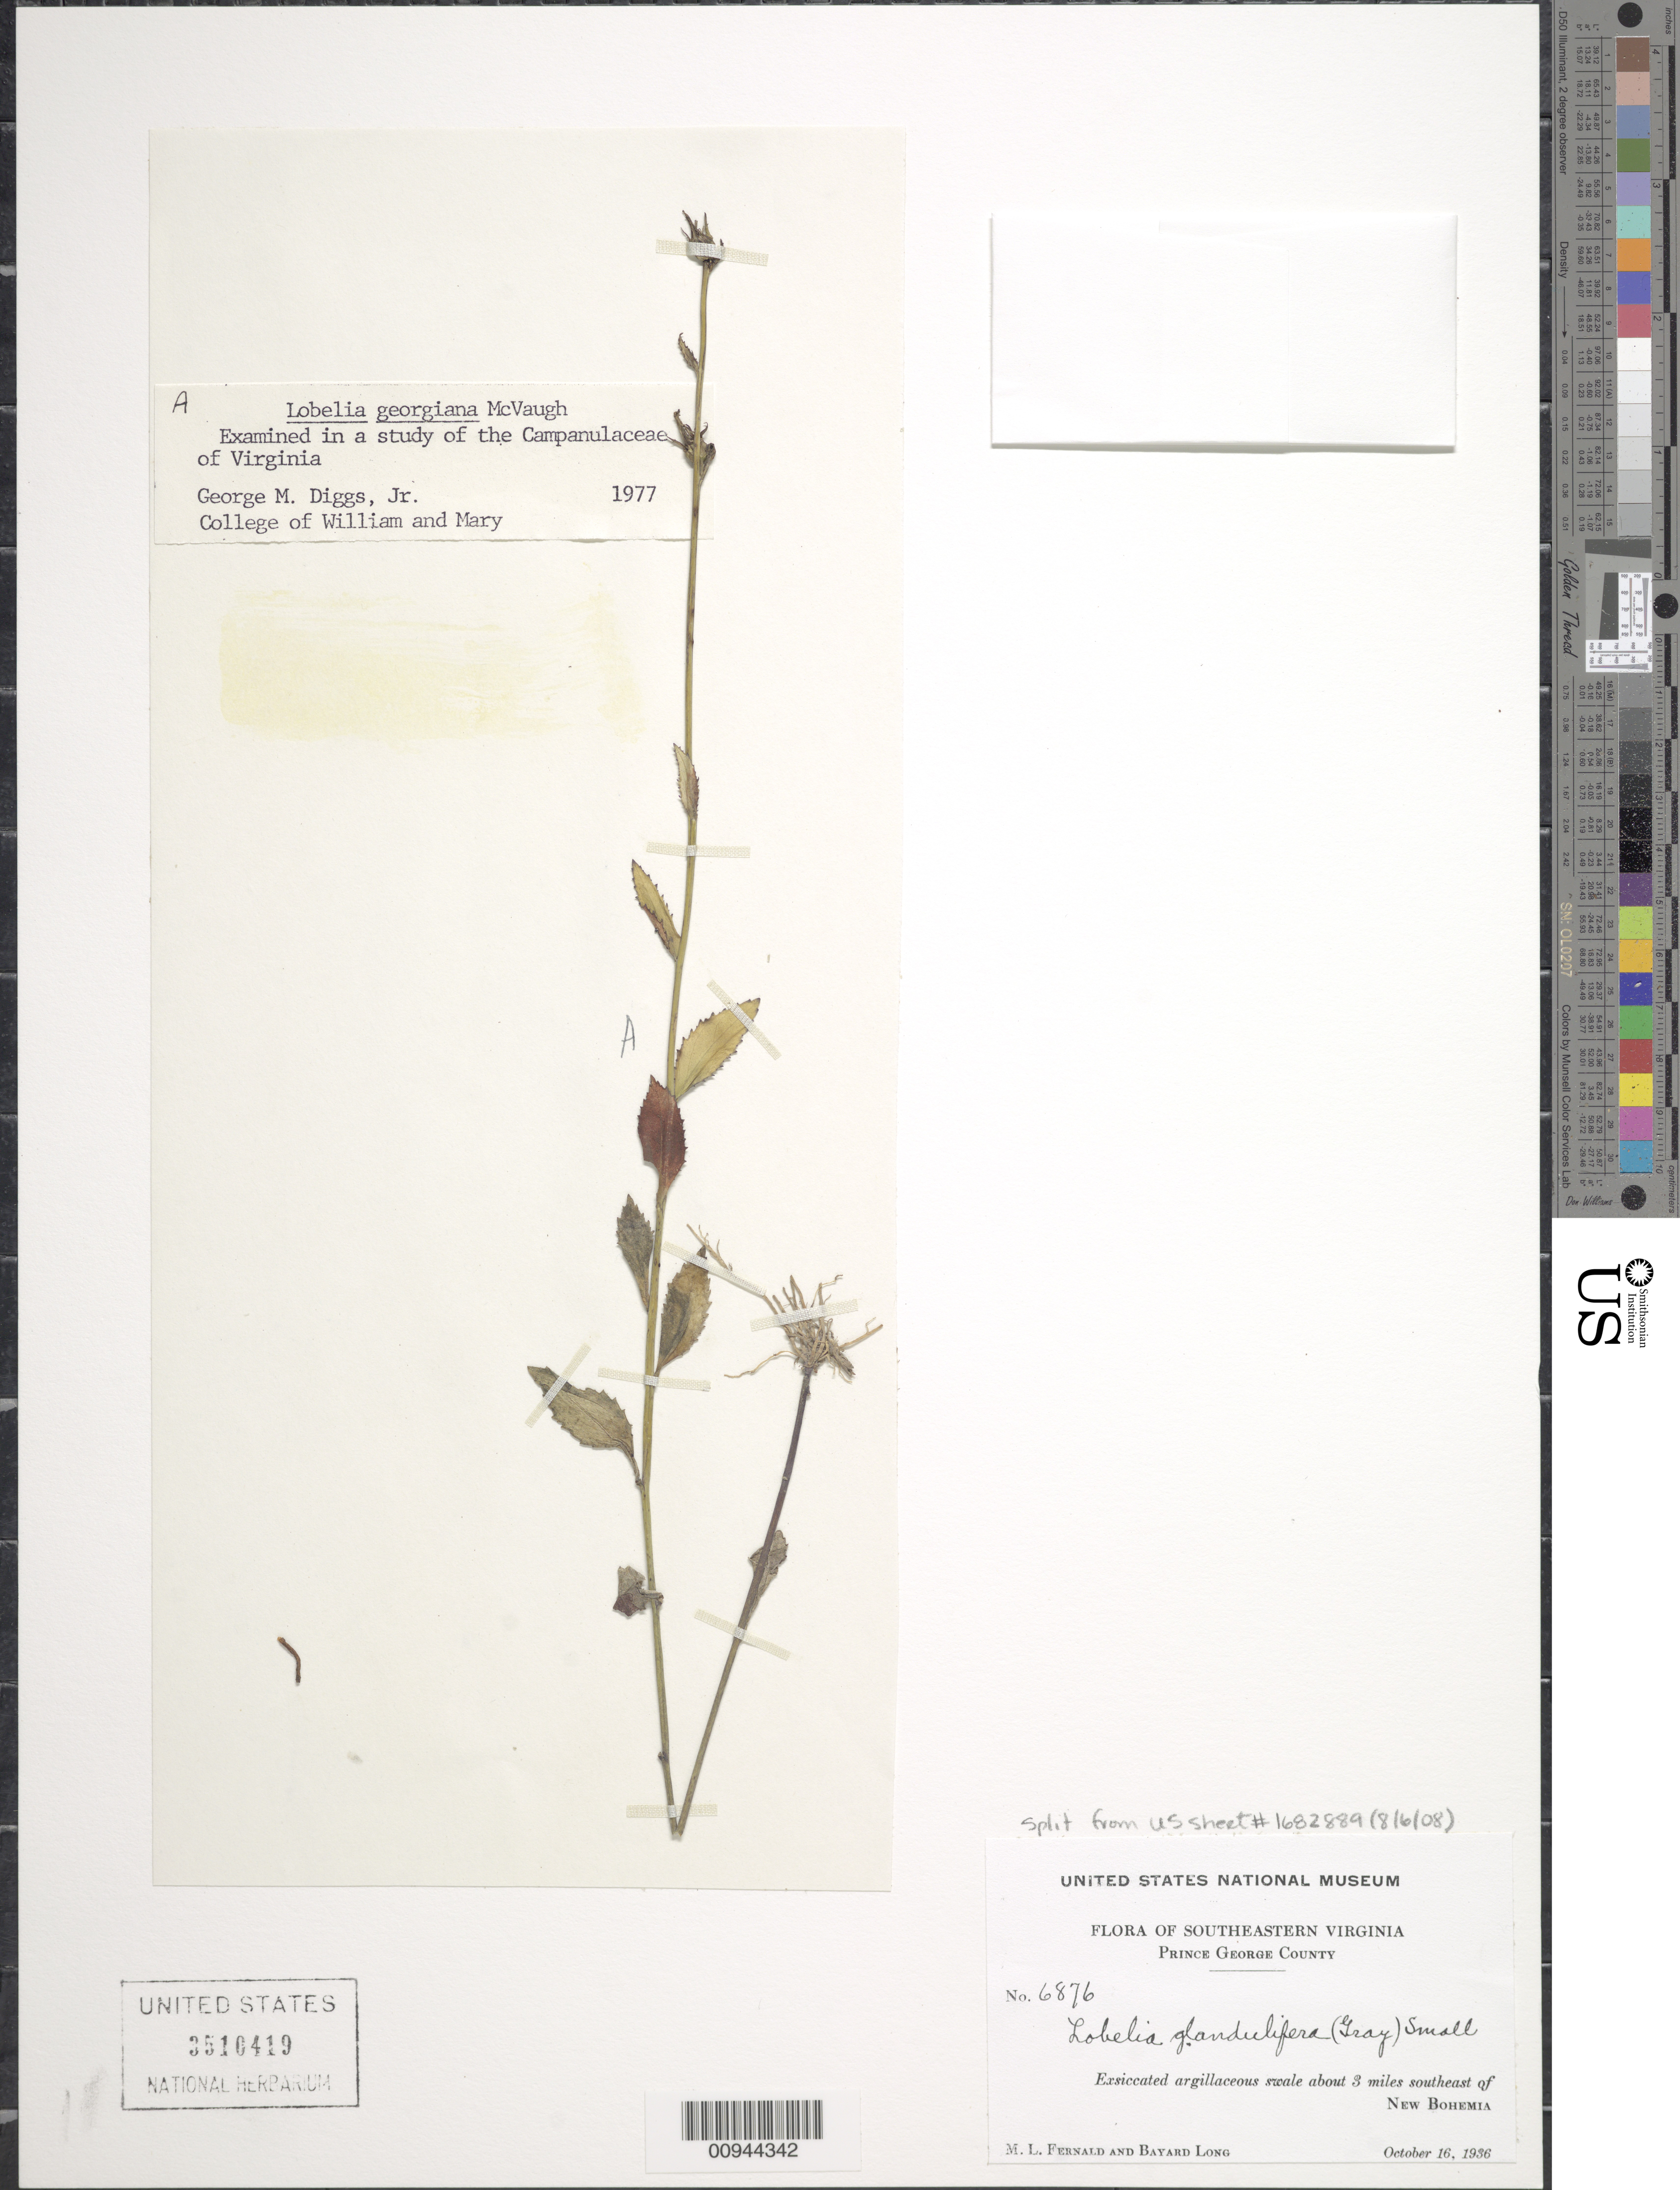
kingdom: Plantae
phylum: Tracheophyta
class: Magnoliopsida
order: Asterales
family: Campanulaceae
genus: Lobelia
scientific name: Lobelia georgiana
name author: McVaugh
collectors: M. L. Fernald & B. H. Long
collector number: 6876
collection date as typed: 16 Oct 1936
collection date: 1936-10-16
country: United States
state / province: Virginia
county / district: Prince George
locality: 3 miles southeast of New Bohemia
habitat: swale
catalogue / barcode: US 3510419